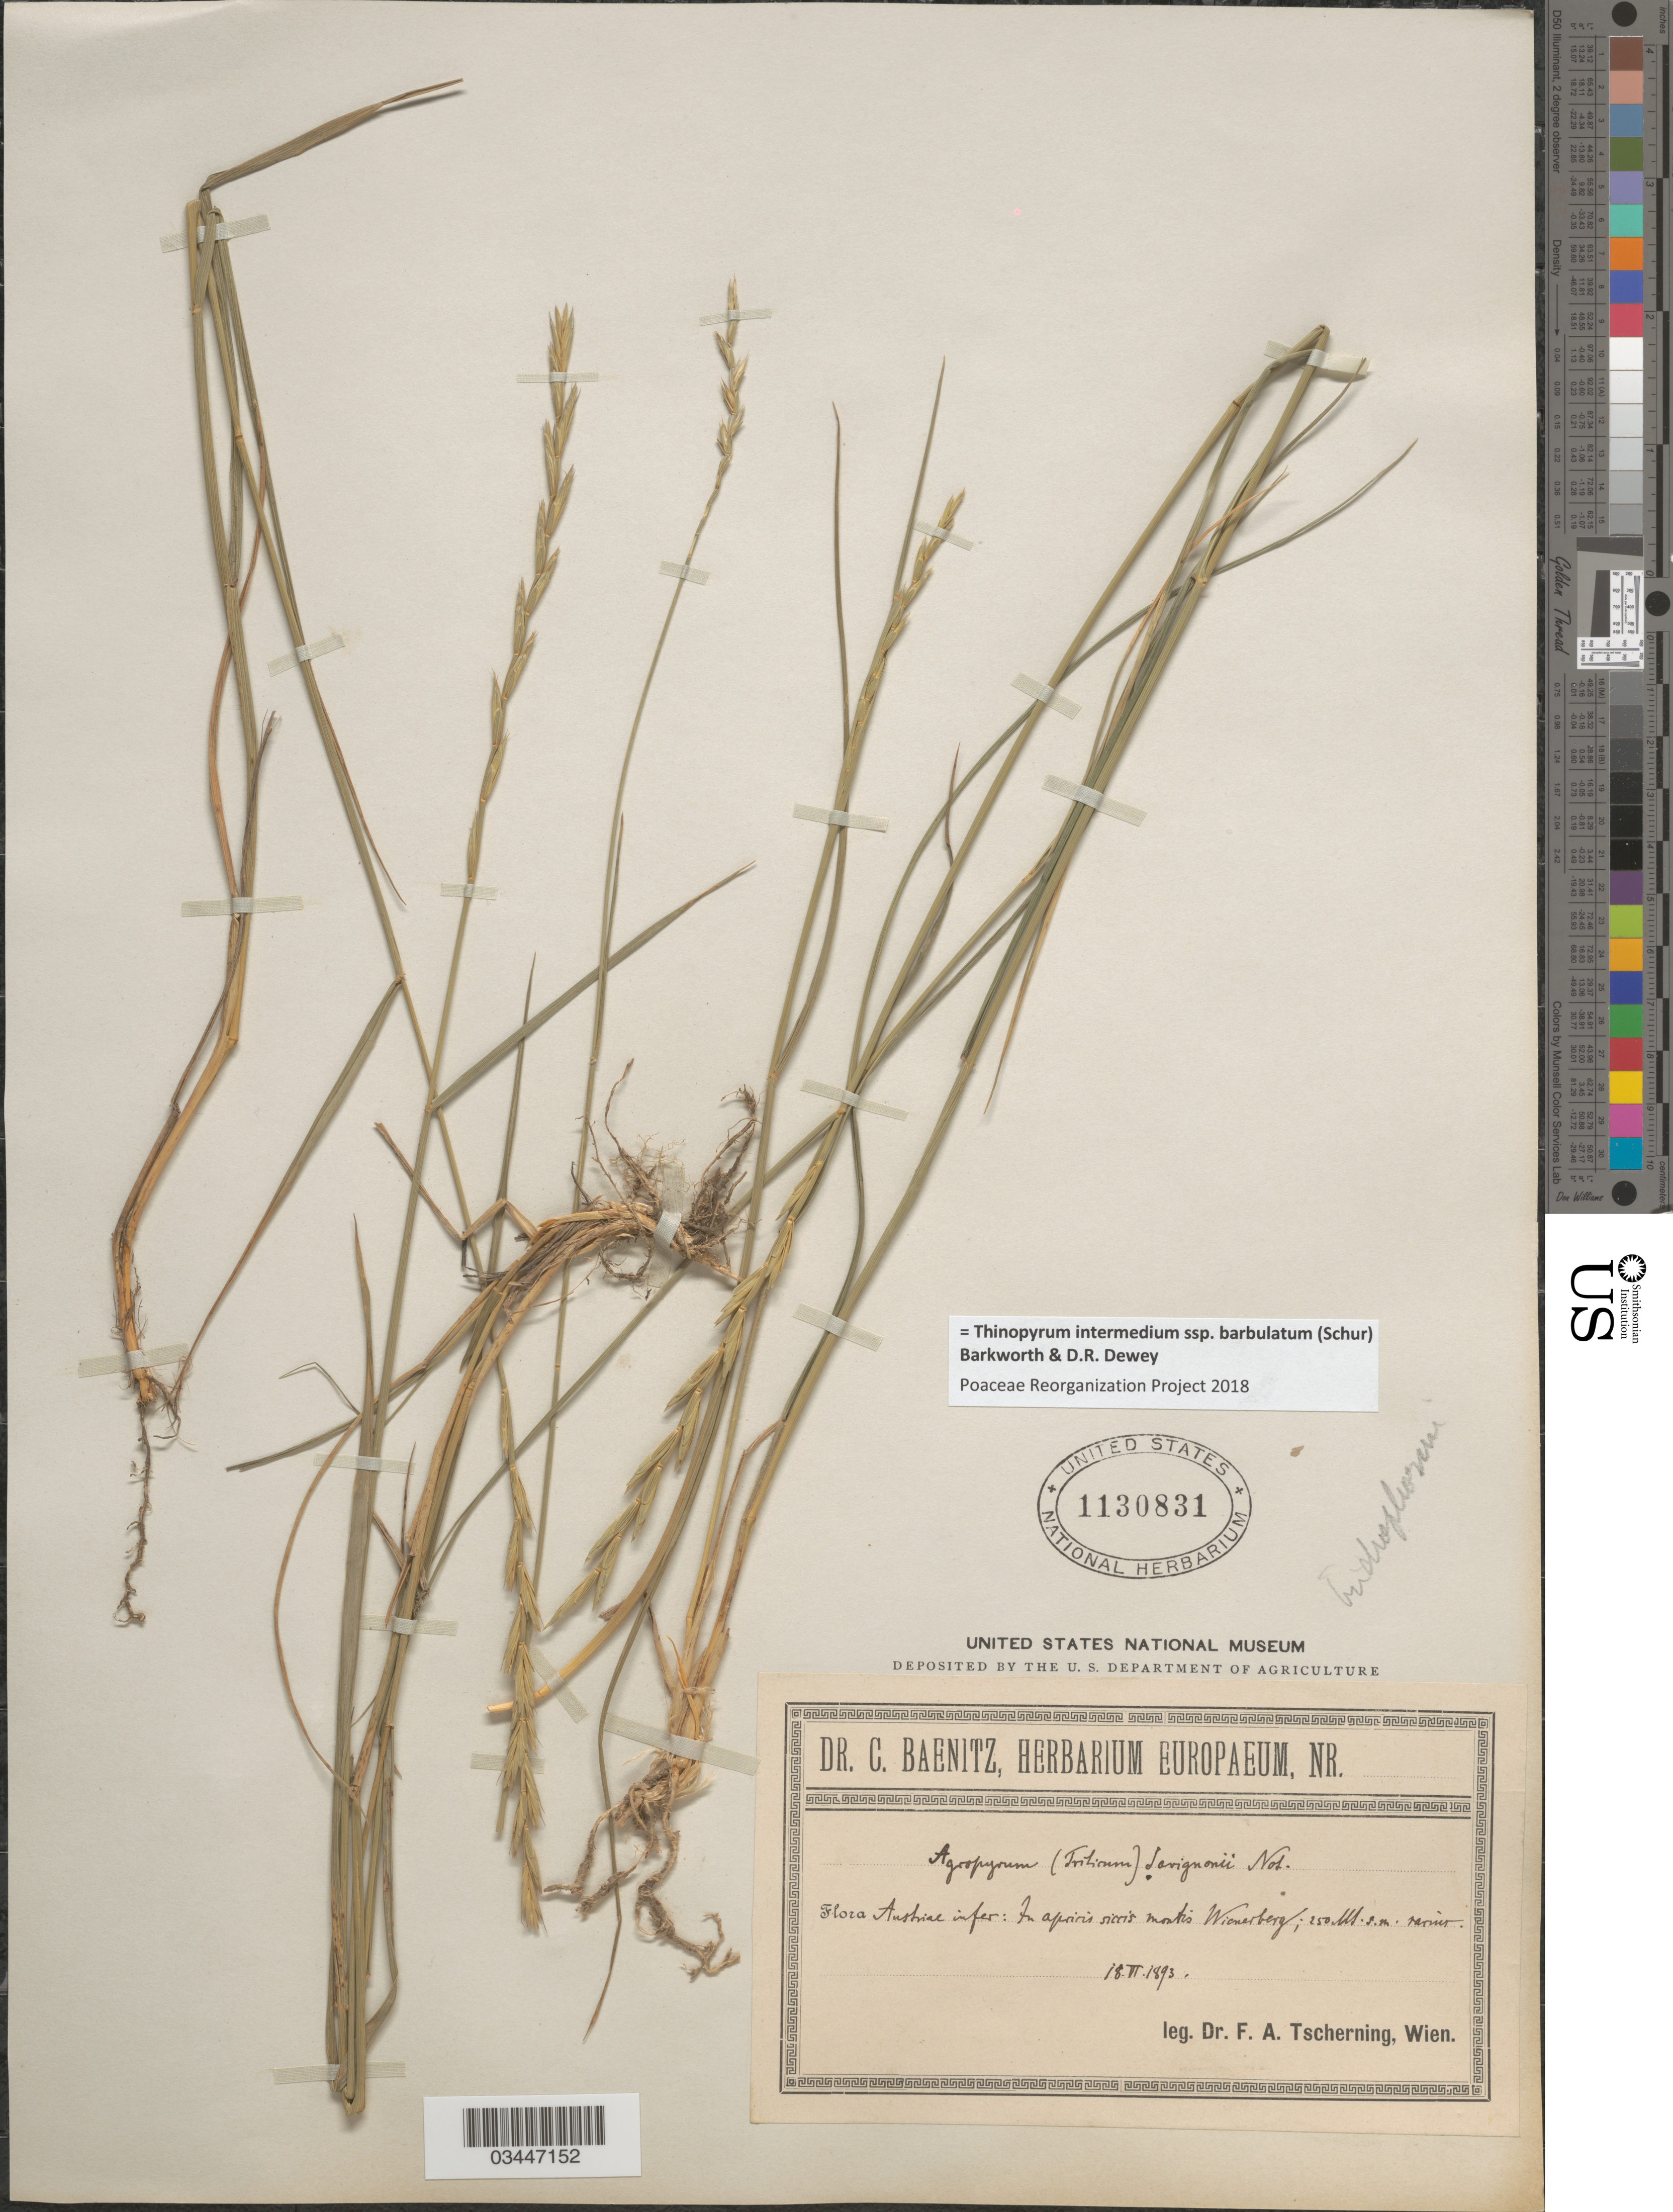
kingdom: Plantae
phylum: Tracheophyta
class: Liliopsida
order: Poales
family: Poaceae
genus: Thinopyrum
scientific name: Thinopyrum intermedium subsp. barbulatum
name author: (Schur) Barkworth & Dewey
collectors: F. A. Tscherning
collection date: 1893-06-18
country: Austria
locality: Austriae infer: In apricis siccis montis Wienerberg.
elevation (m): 250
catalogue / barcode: US 1130831